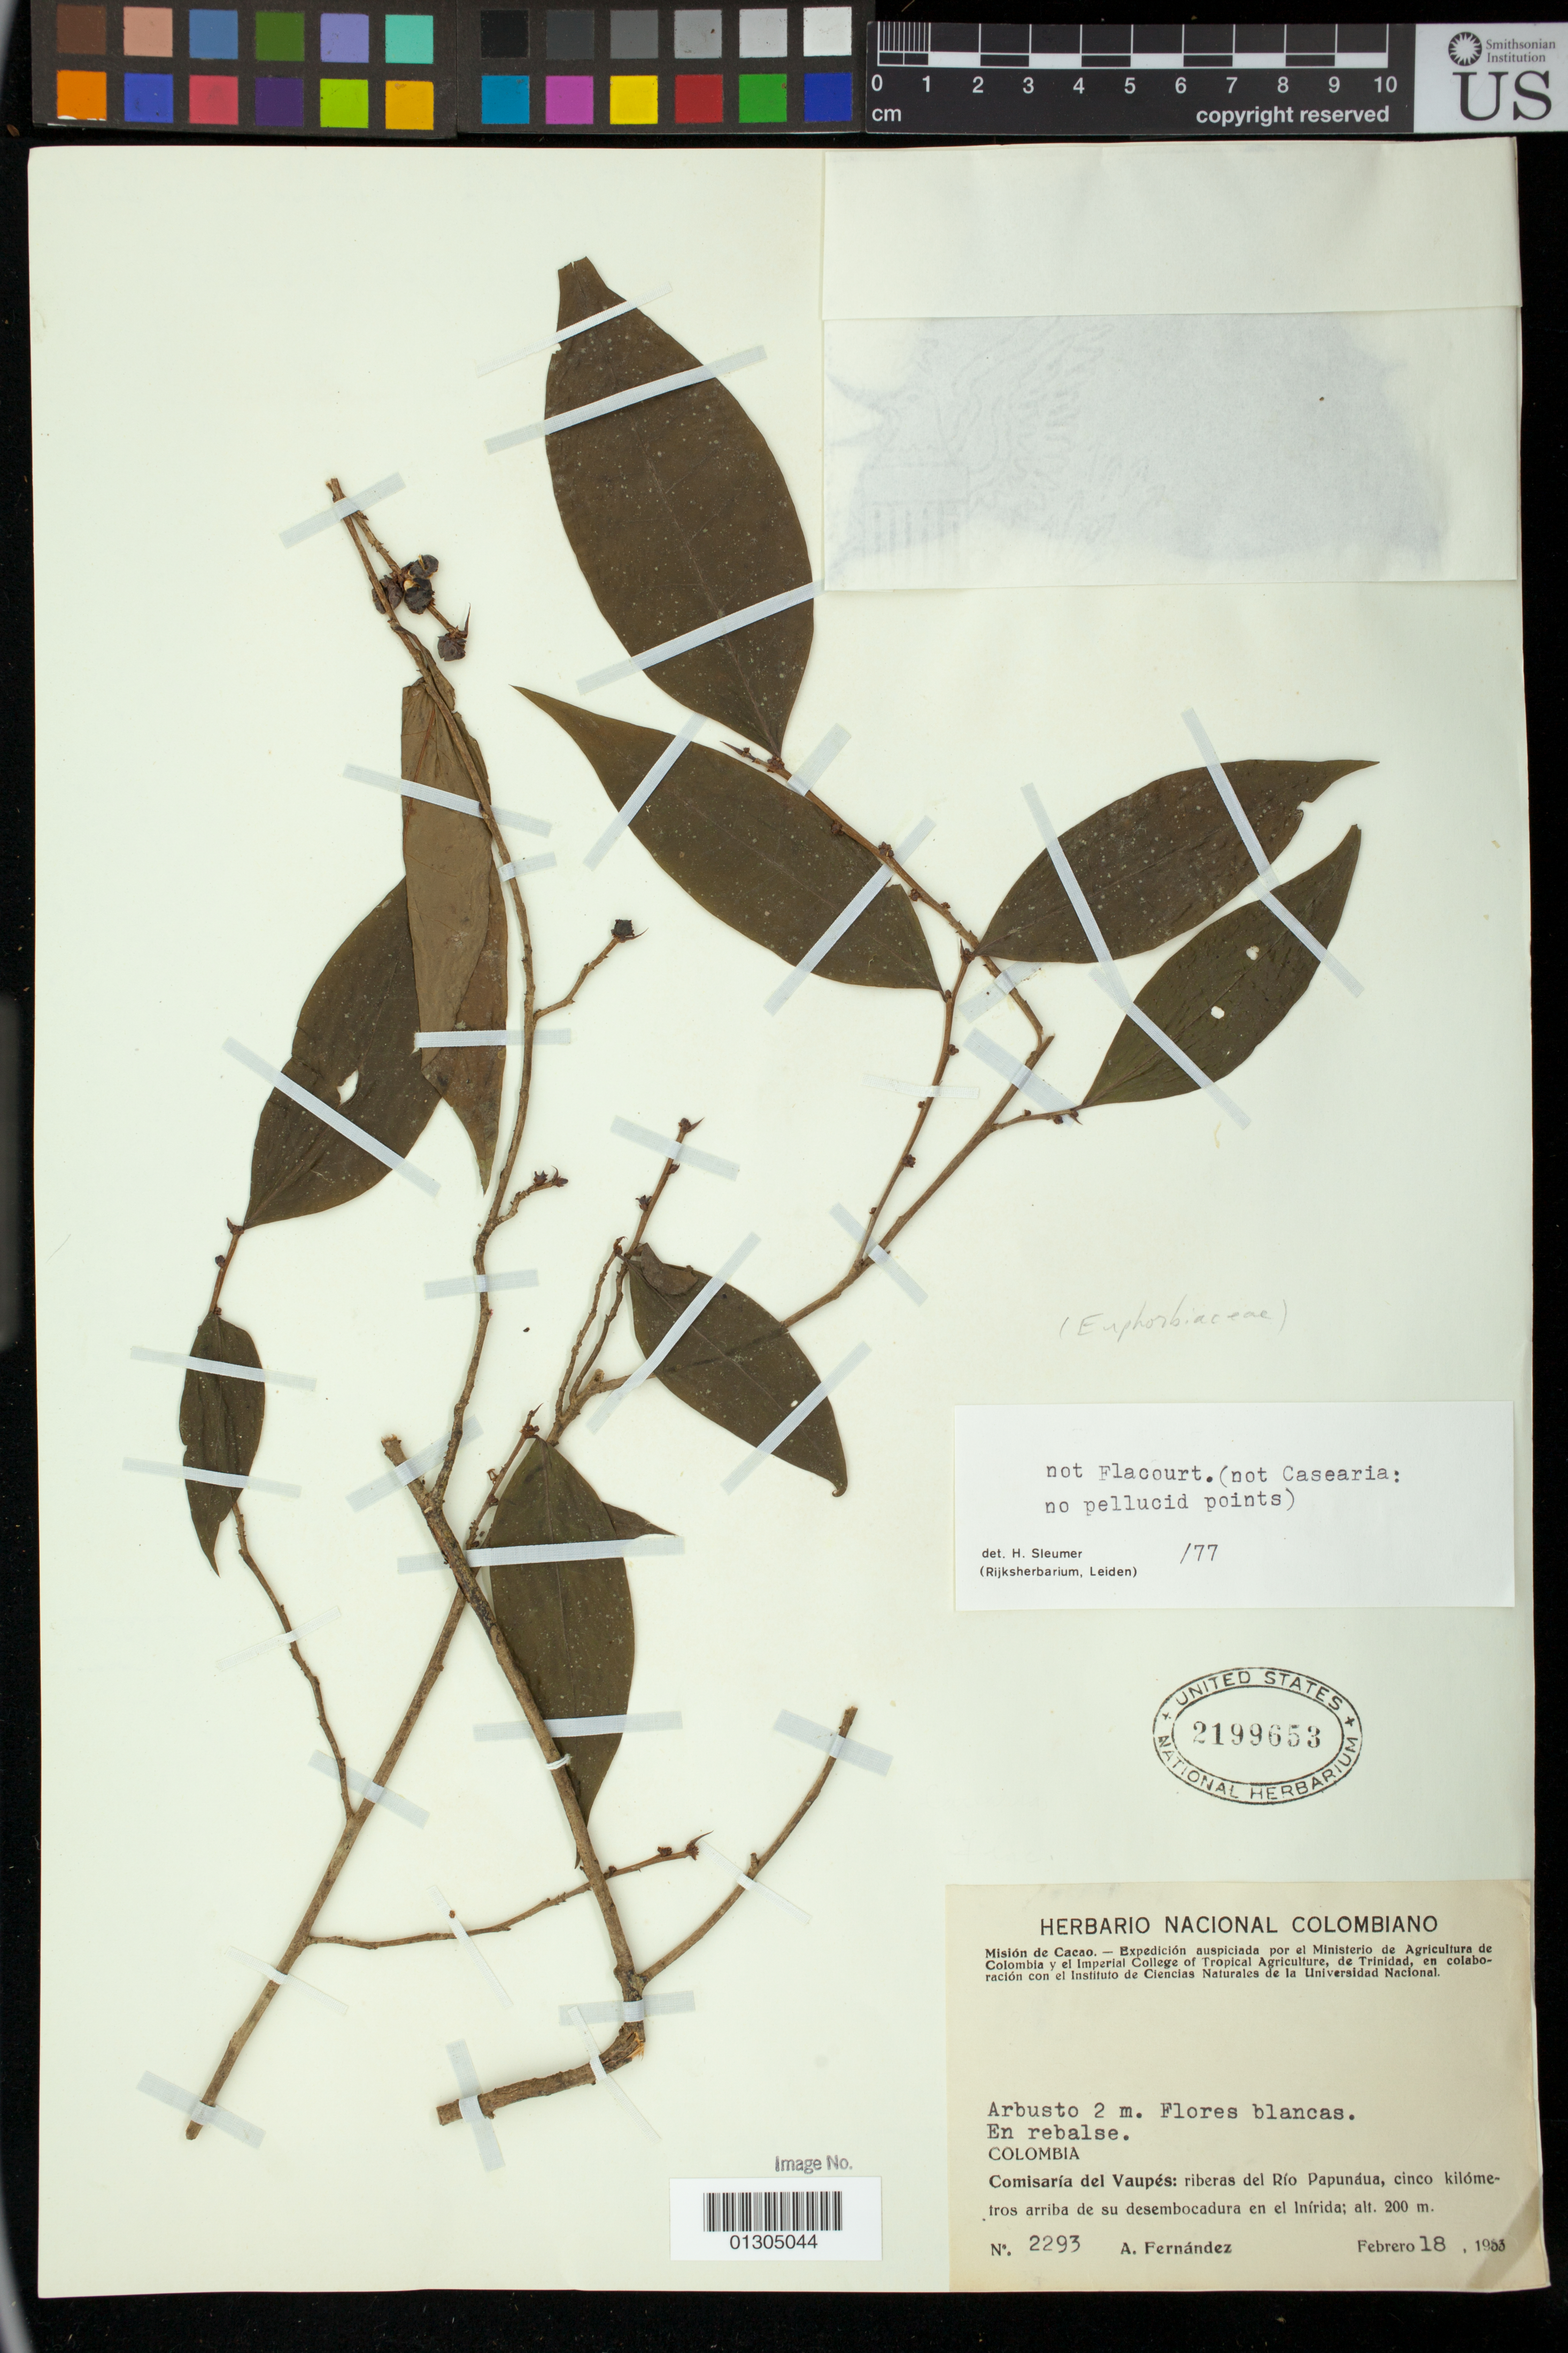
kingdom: Plantae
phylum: Tracheophyta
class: Magnoliopsida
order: Malpighiales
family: Phyllanthaceae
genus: Jablonskia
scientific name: Jablonskia congesta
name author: (Benth. ex Müll. Arg.) G.L. Webster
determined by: Londoño-Echeverri, Y.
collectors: A. Fernández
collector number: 2293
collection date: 1953-02-18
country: Colombia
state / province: Vaupés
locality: riberas del Río Papunáua, cinco kilómetros arriba de su desembocadura en el Inírida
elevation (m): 200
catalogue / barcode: US 2199653